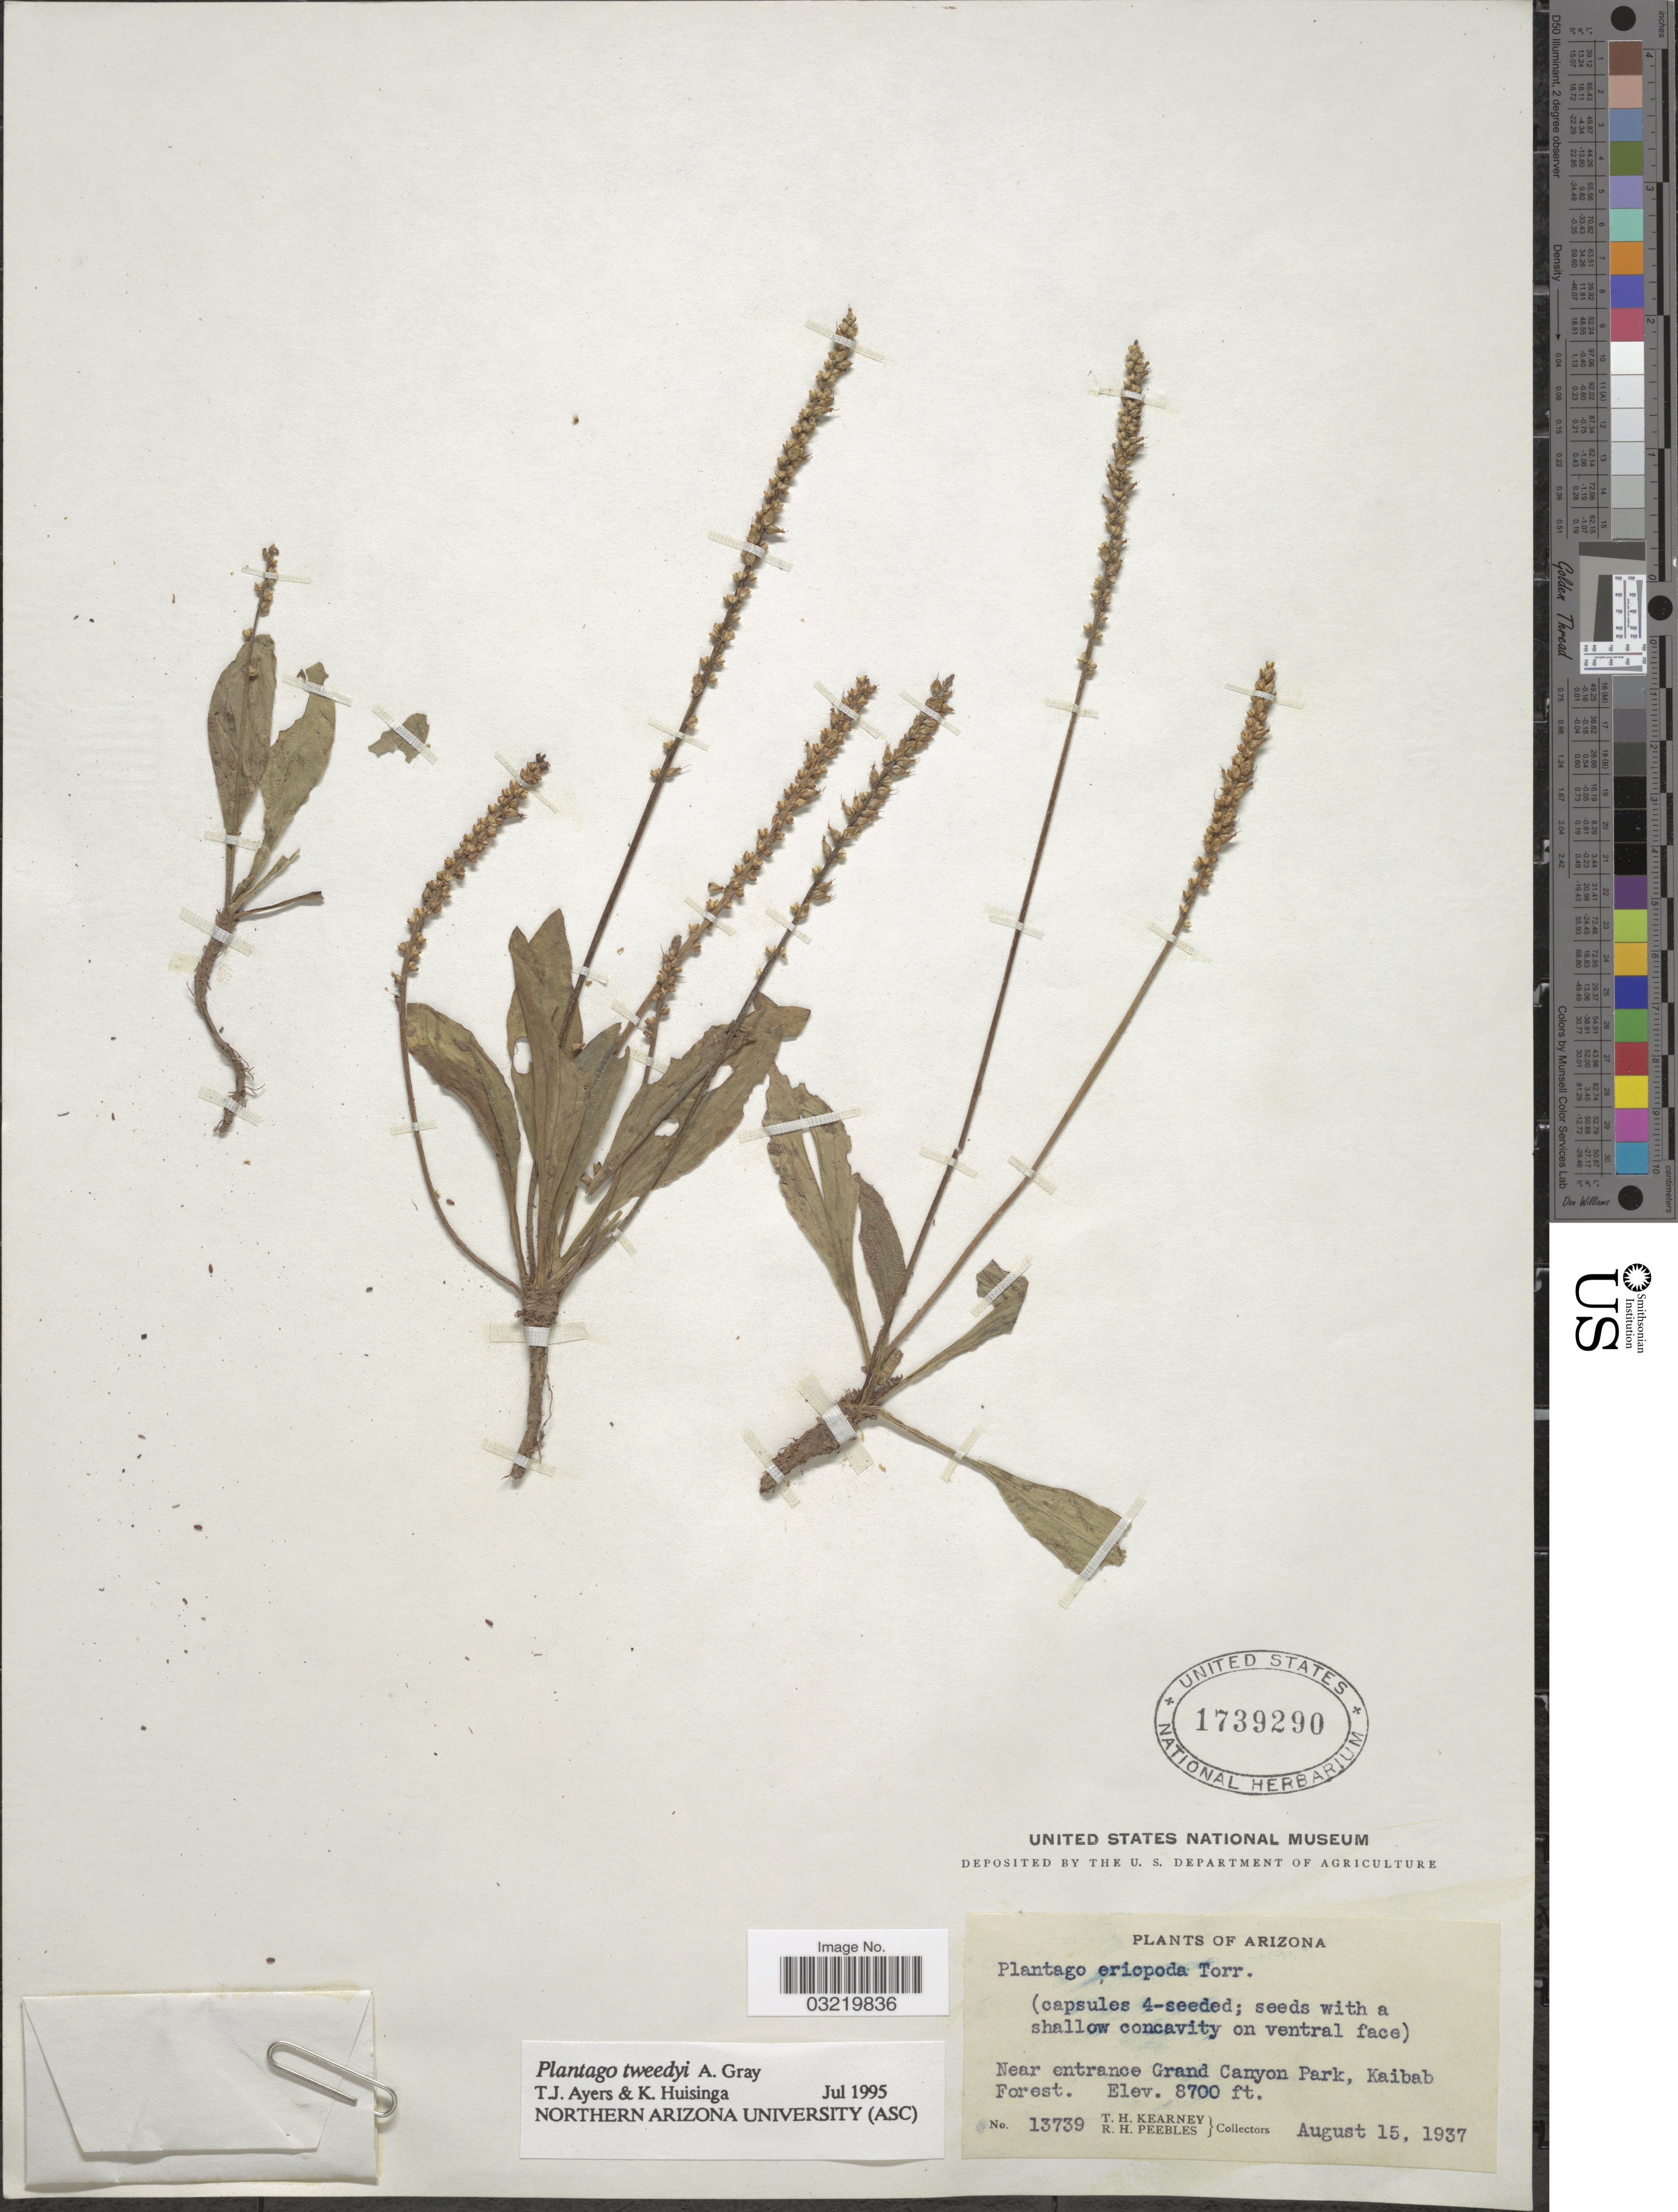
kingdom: Plantae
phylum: Tracheophyta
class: Magnoliopsida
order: Lamiales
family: Plantaginaceae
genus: Plantago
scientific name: Plantago tweedyi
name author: A. Gray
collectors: T. H. Kearney & R. H. Peebles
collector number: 13739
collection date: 1937-08-15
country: United States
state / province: Arizona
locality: Near entrance Grand Canyon Park, Kaibab Forest.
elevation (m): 2652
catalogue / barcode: US 1739290